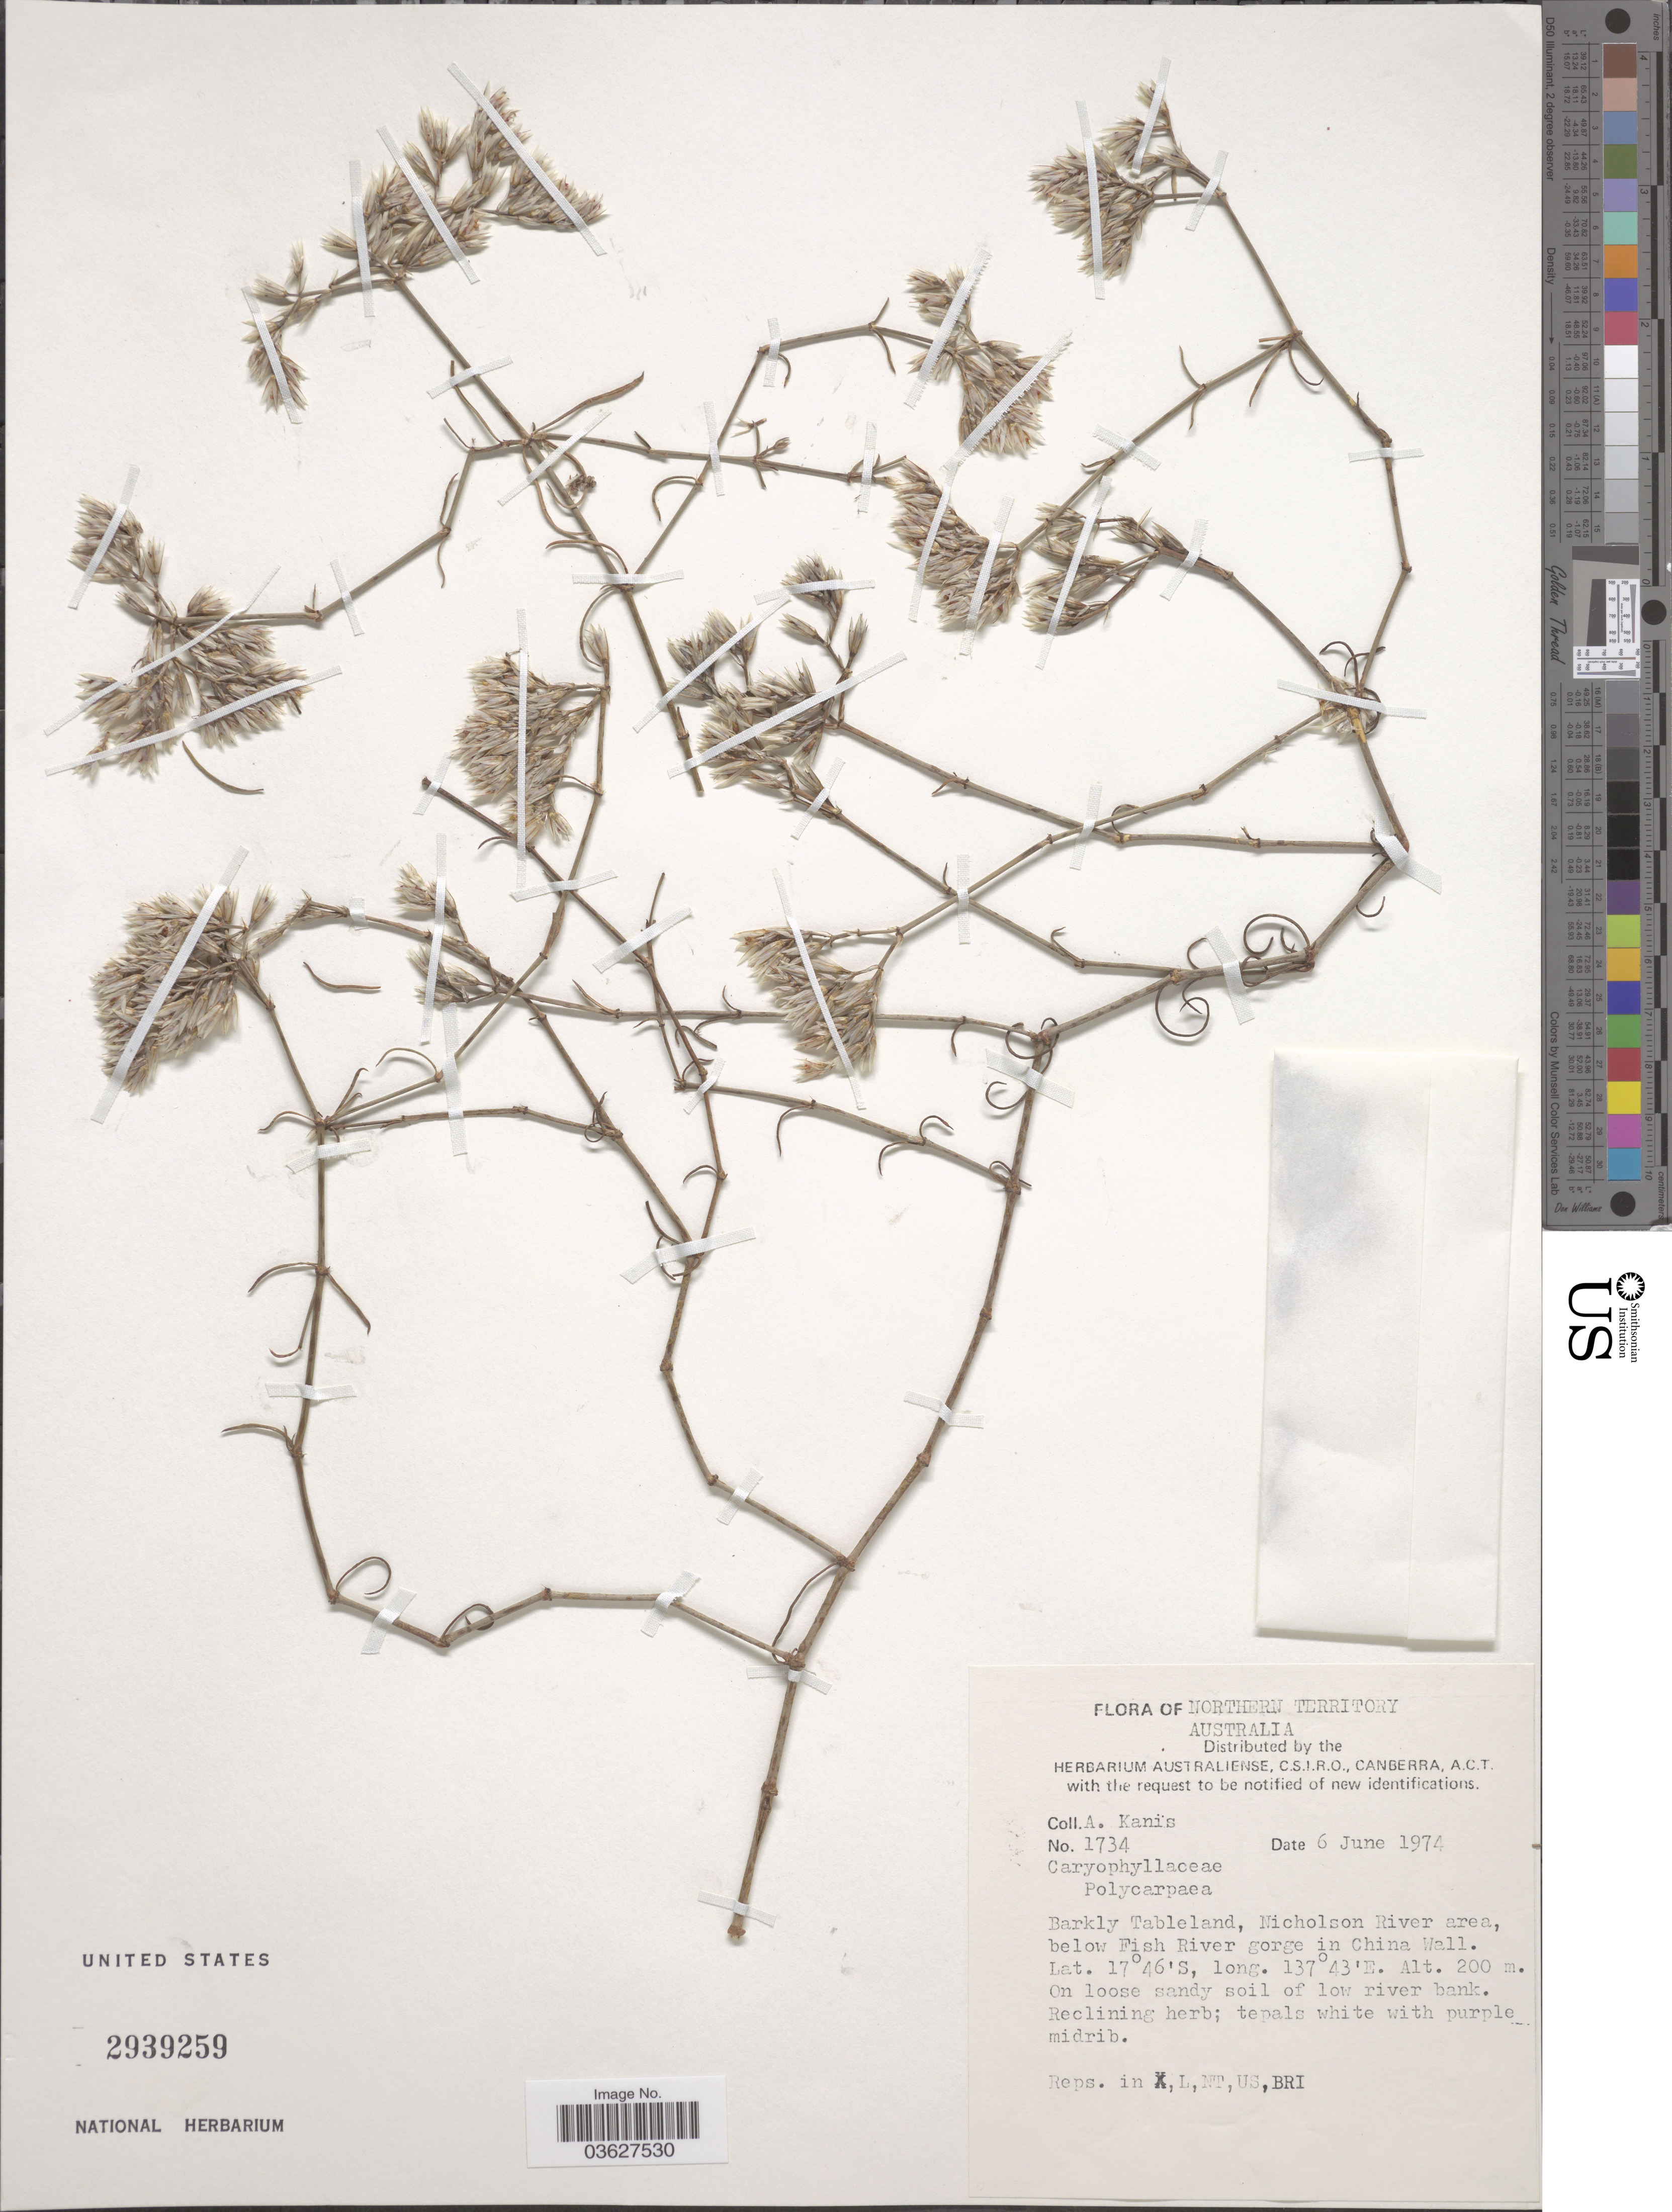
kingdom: Plantae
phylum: Tracheophyta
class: Magnoliopsida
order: Caryophyllales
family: Caryophyllaceae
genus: Polycarpaea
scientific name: Polycarpaea sp.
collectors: A. Kanis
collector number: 1734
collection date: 1974-06-06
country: Australia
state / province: Northern Territory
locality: Barkly Tableland, Nicholson River area, below Fish River gorge in China Wall.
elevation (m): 200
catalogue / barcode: US 2939259